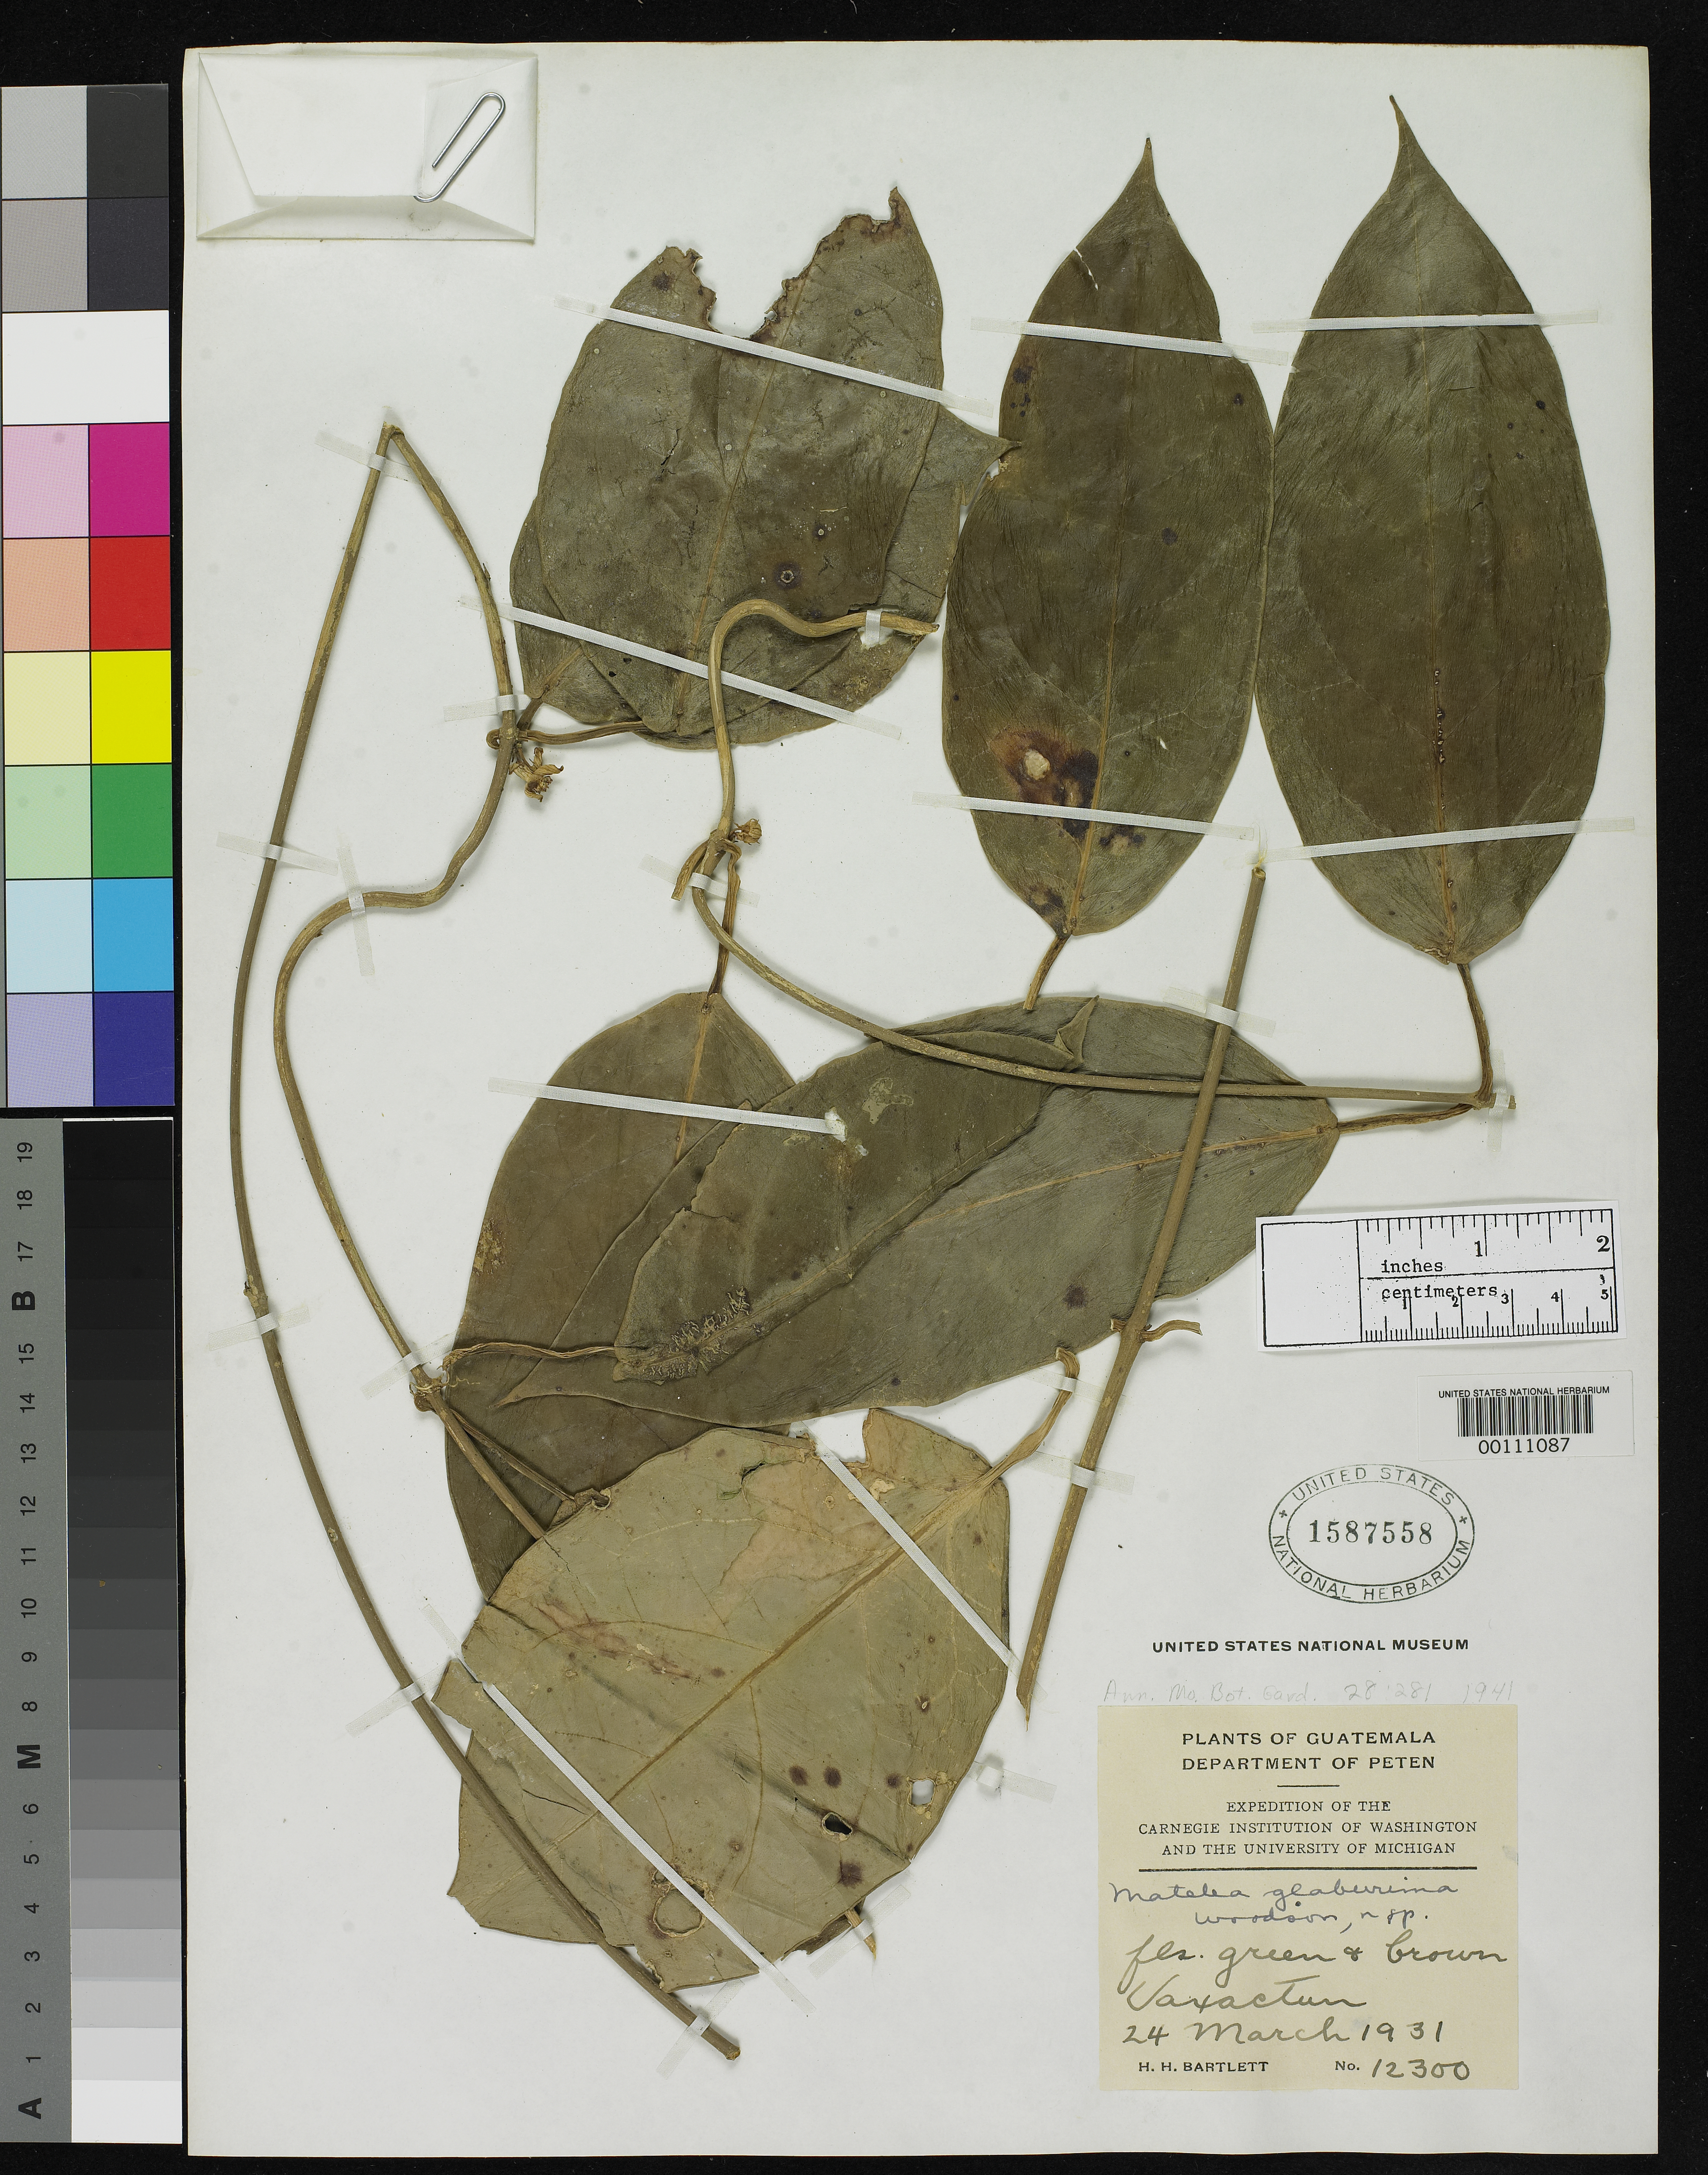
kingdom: Plantae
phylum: Tracheophyta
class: Magnoliopsida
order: Gentianales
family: Apocynaceae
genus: Matelea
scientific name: Matelea glaberrima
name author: Woodson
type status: Isotype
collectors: H. H. Bartlett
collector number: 12300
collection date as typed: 24 Mar 1931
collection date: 1931-03-24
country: Guatemala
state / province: El Petén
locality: Uayactun.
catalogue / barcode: US 1587558